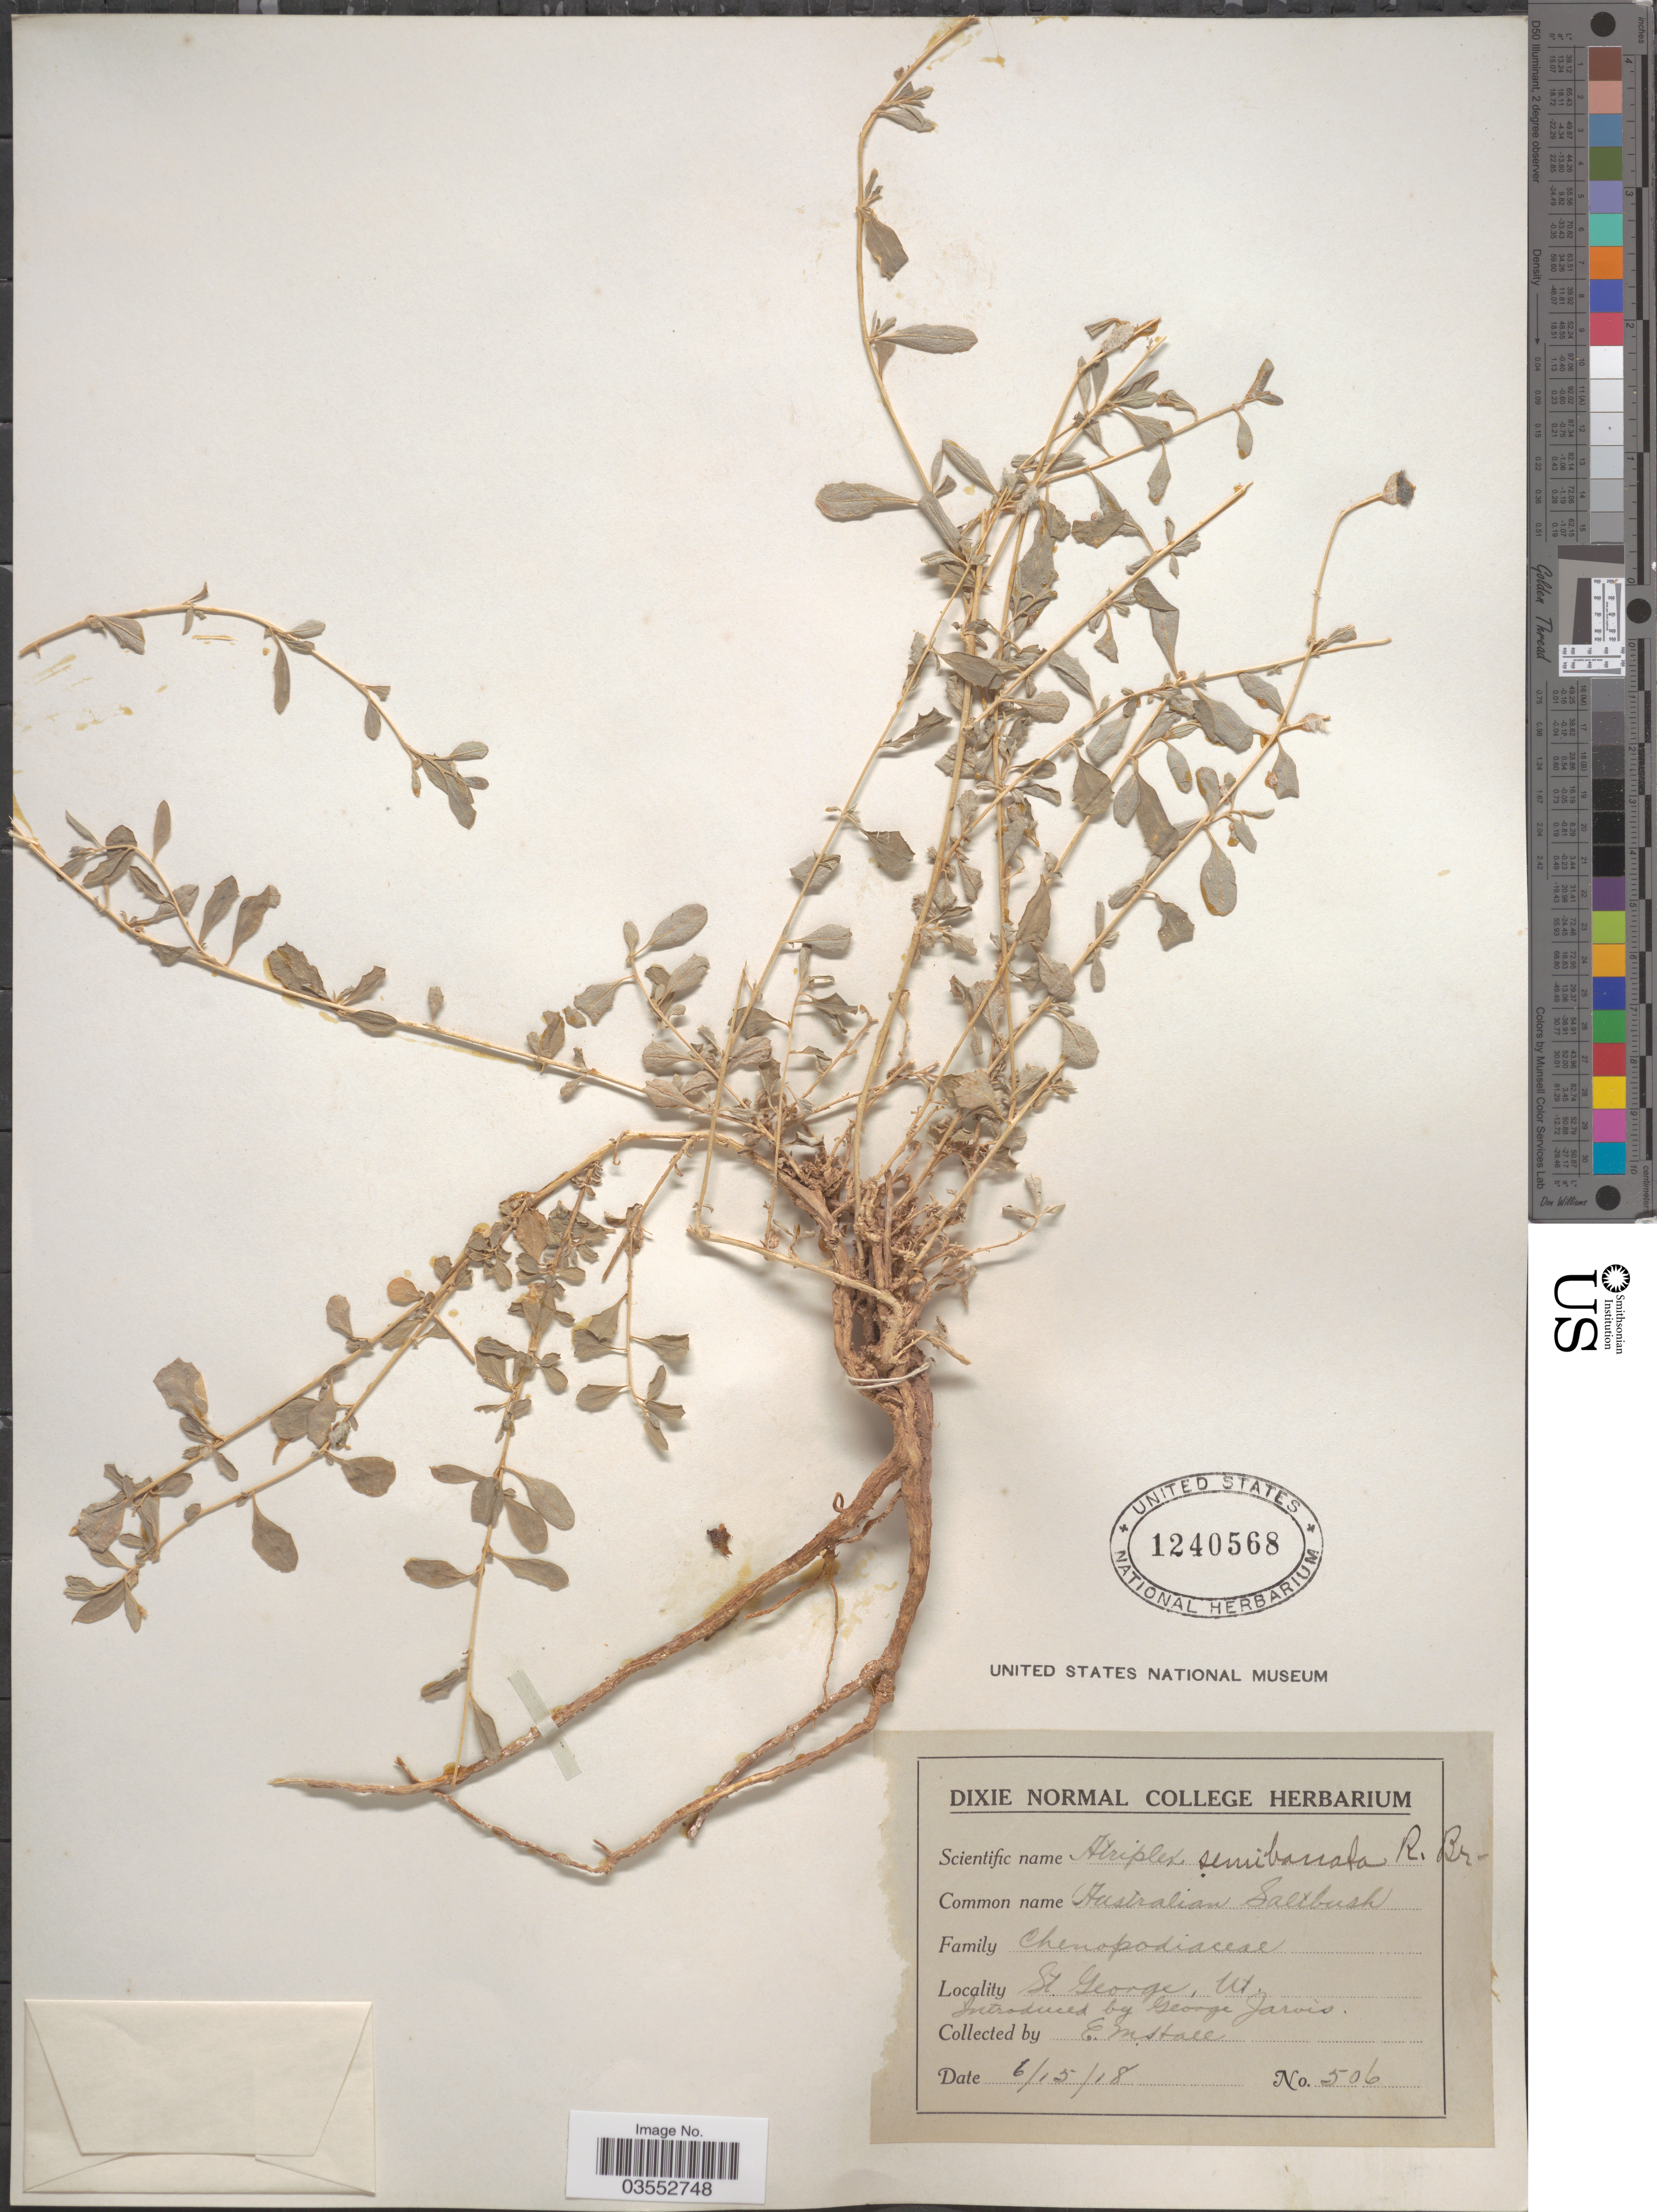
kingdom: Plantae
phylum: Tracheophyta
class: Magnoliopsida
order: Caryophyllales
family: Amaranthaceae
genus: Atriplex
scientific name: Atriplex semibaccata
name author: R. Br.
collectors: E. Hall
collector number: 506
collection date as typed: Transcribed d/m/y: 15/6/18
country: United States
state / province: Utah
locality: St. George.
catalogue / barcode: US 1240568